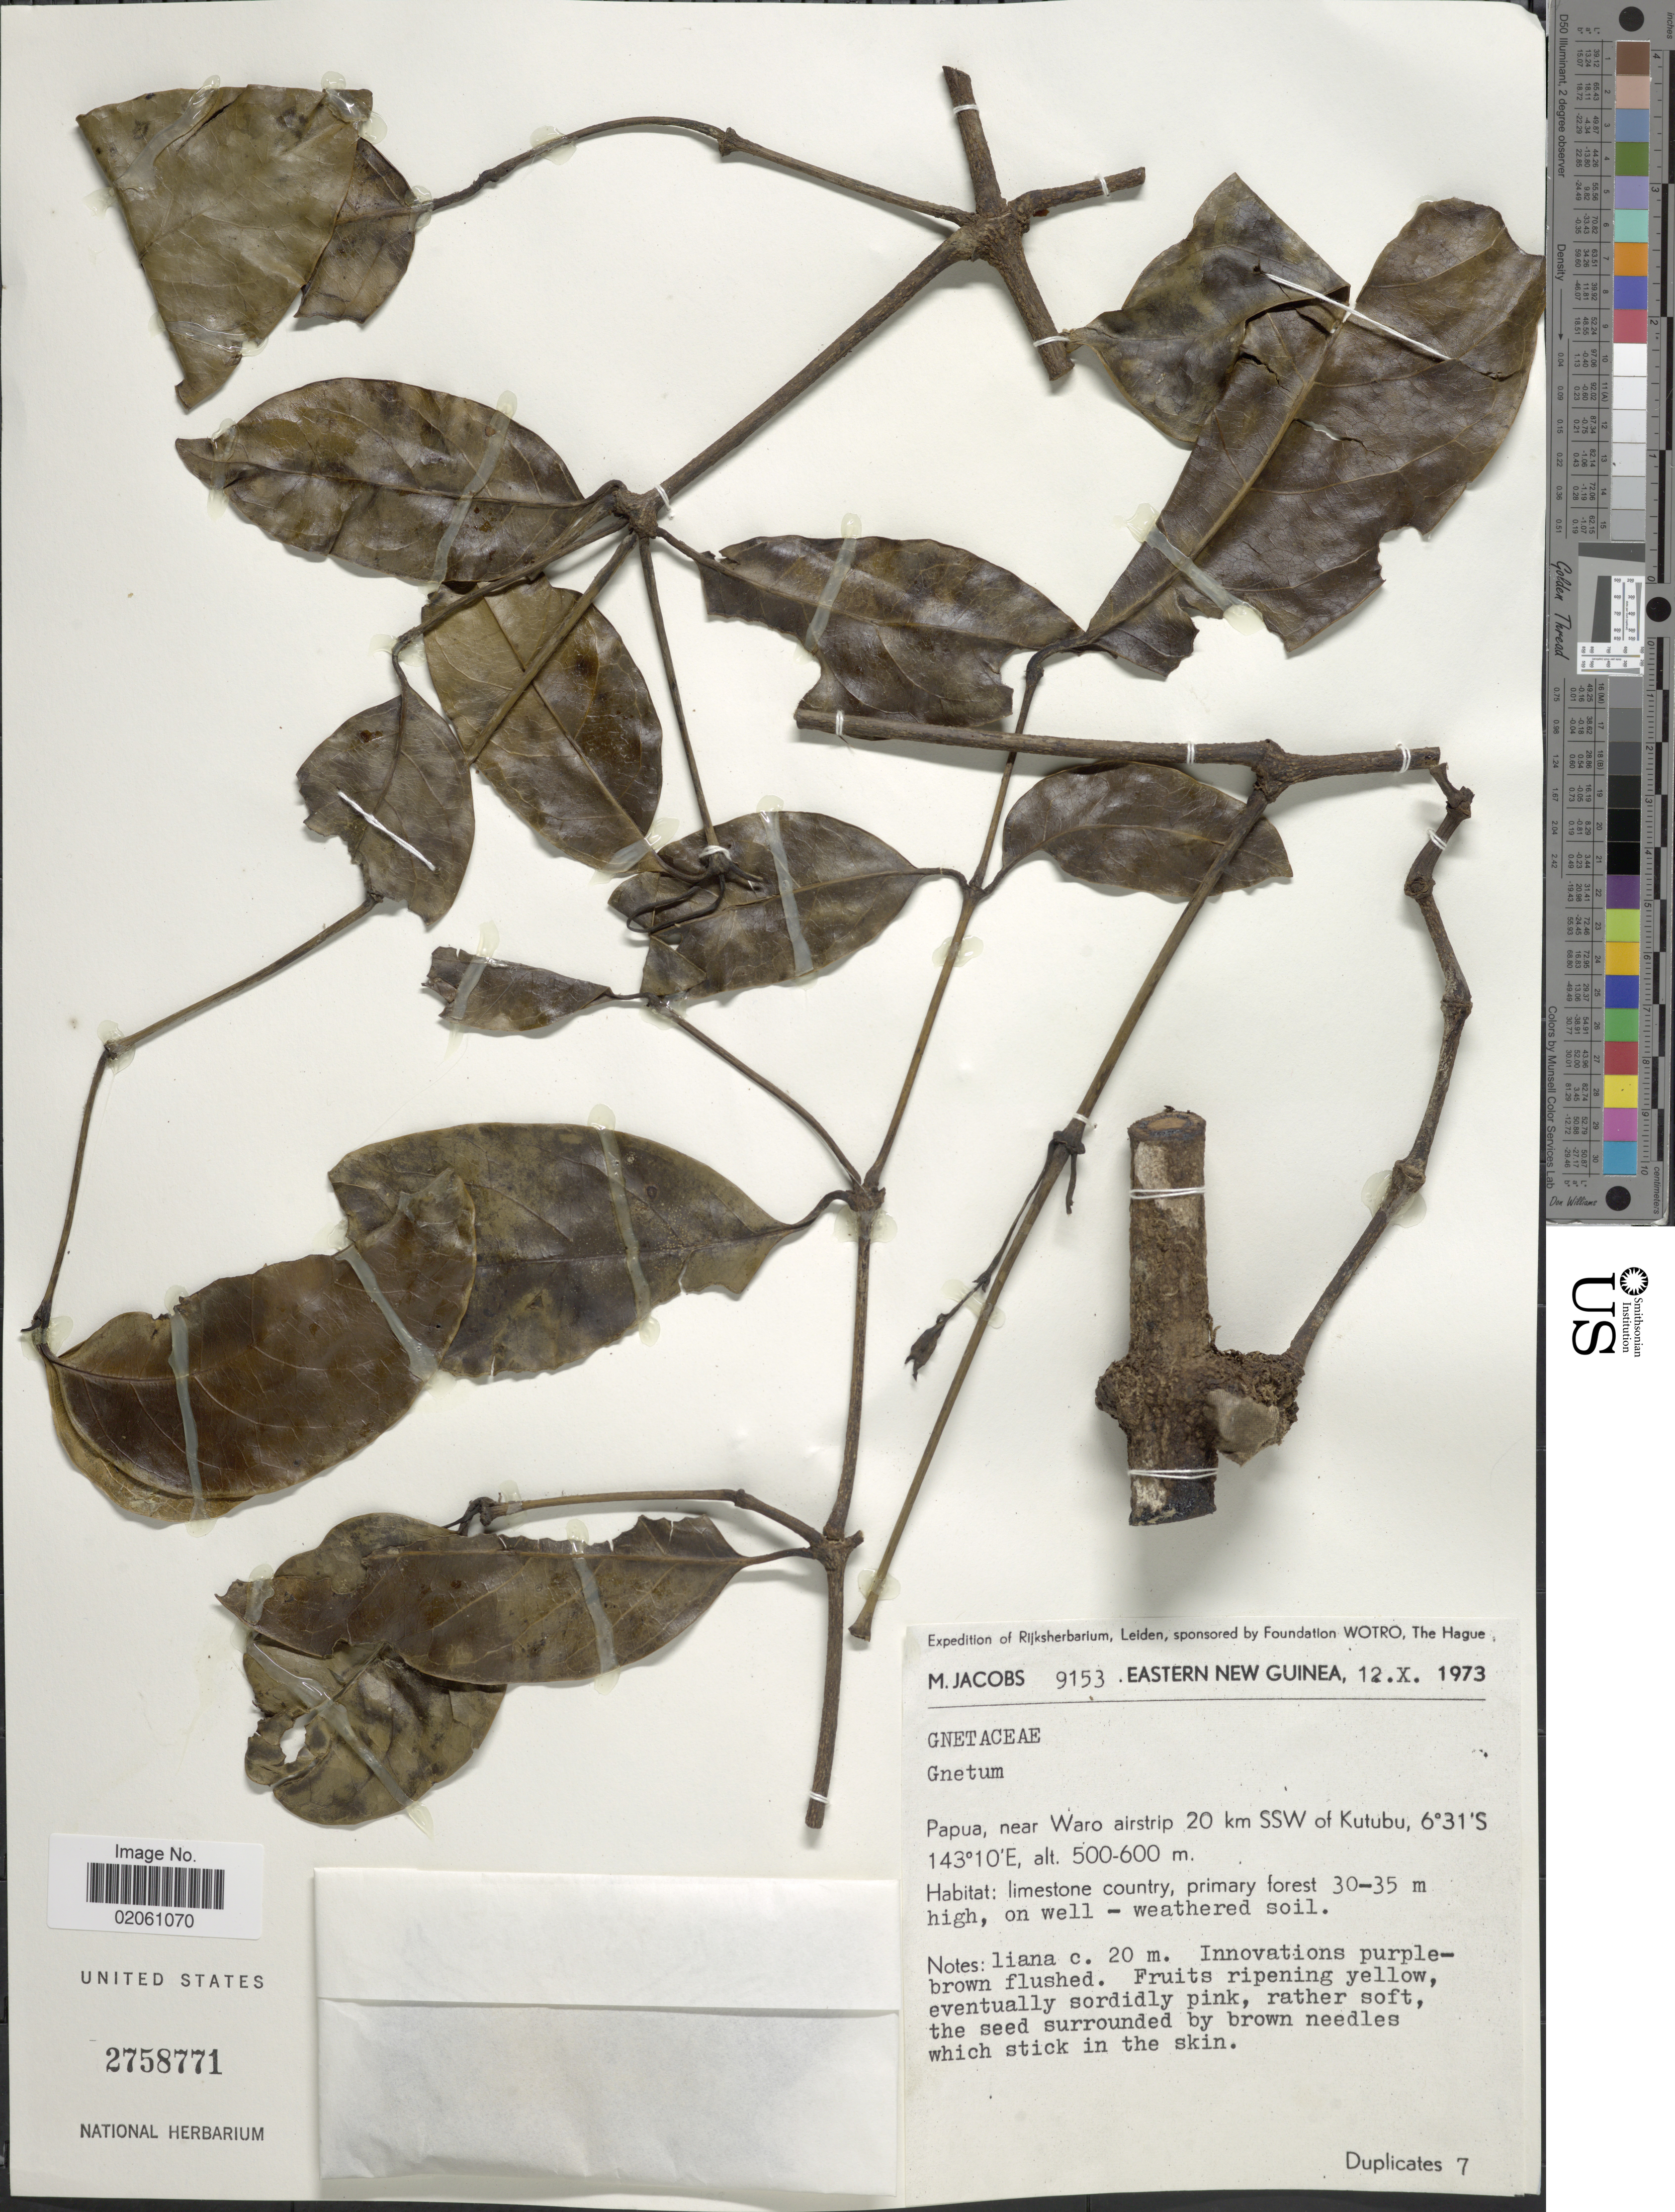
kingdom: Plantae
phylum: Tracheophyta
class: Gnetopsida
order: Gnetales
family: Gnetaceae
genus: Gnetum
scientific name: Gnetum sp.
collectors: M. Jacobs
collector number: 9153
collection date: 1973-10-12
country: Papua New Guinea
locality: Eastern New Guinea, Papua, near Waro airstrip 20 km SSW of Kutubu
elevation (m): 500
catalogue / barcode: US 2758771